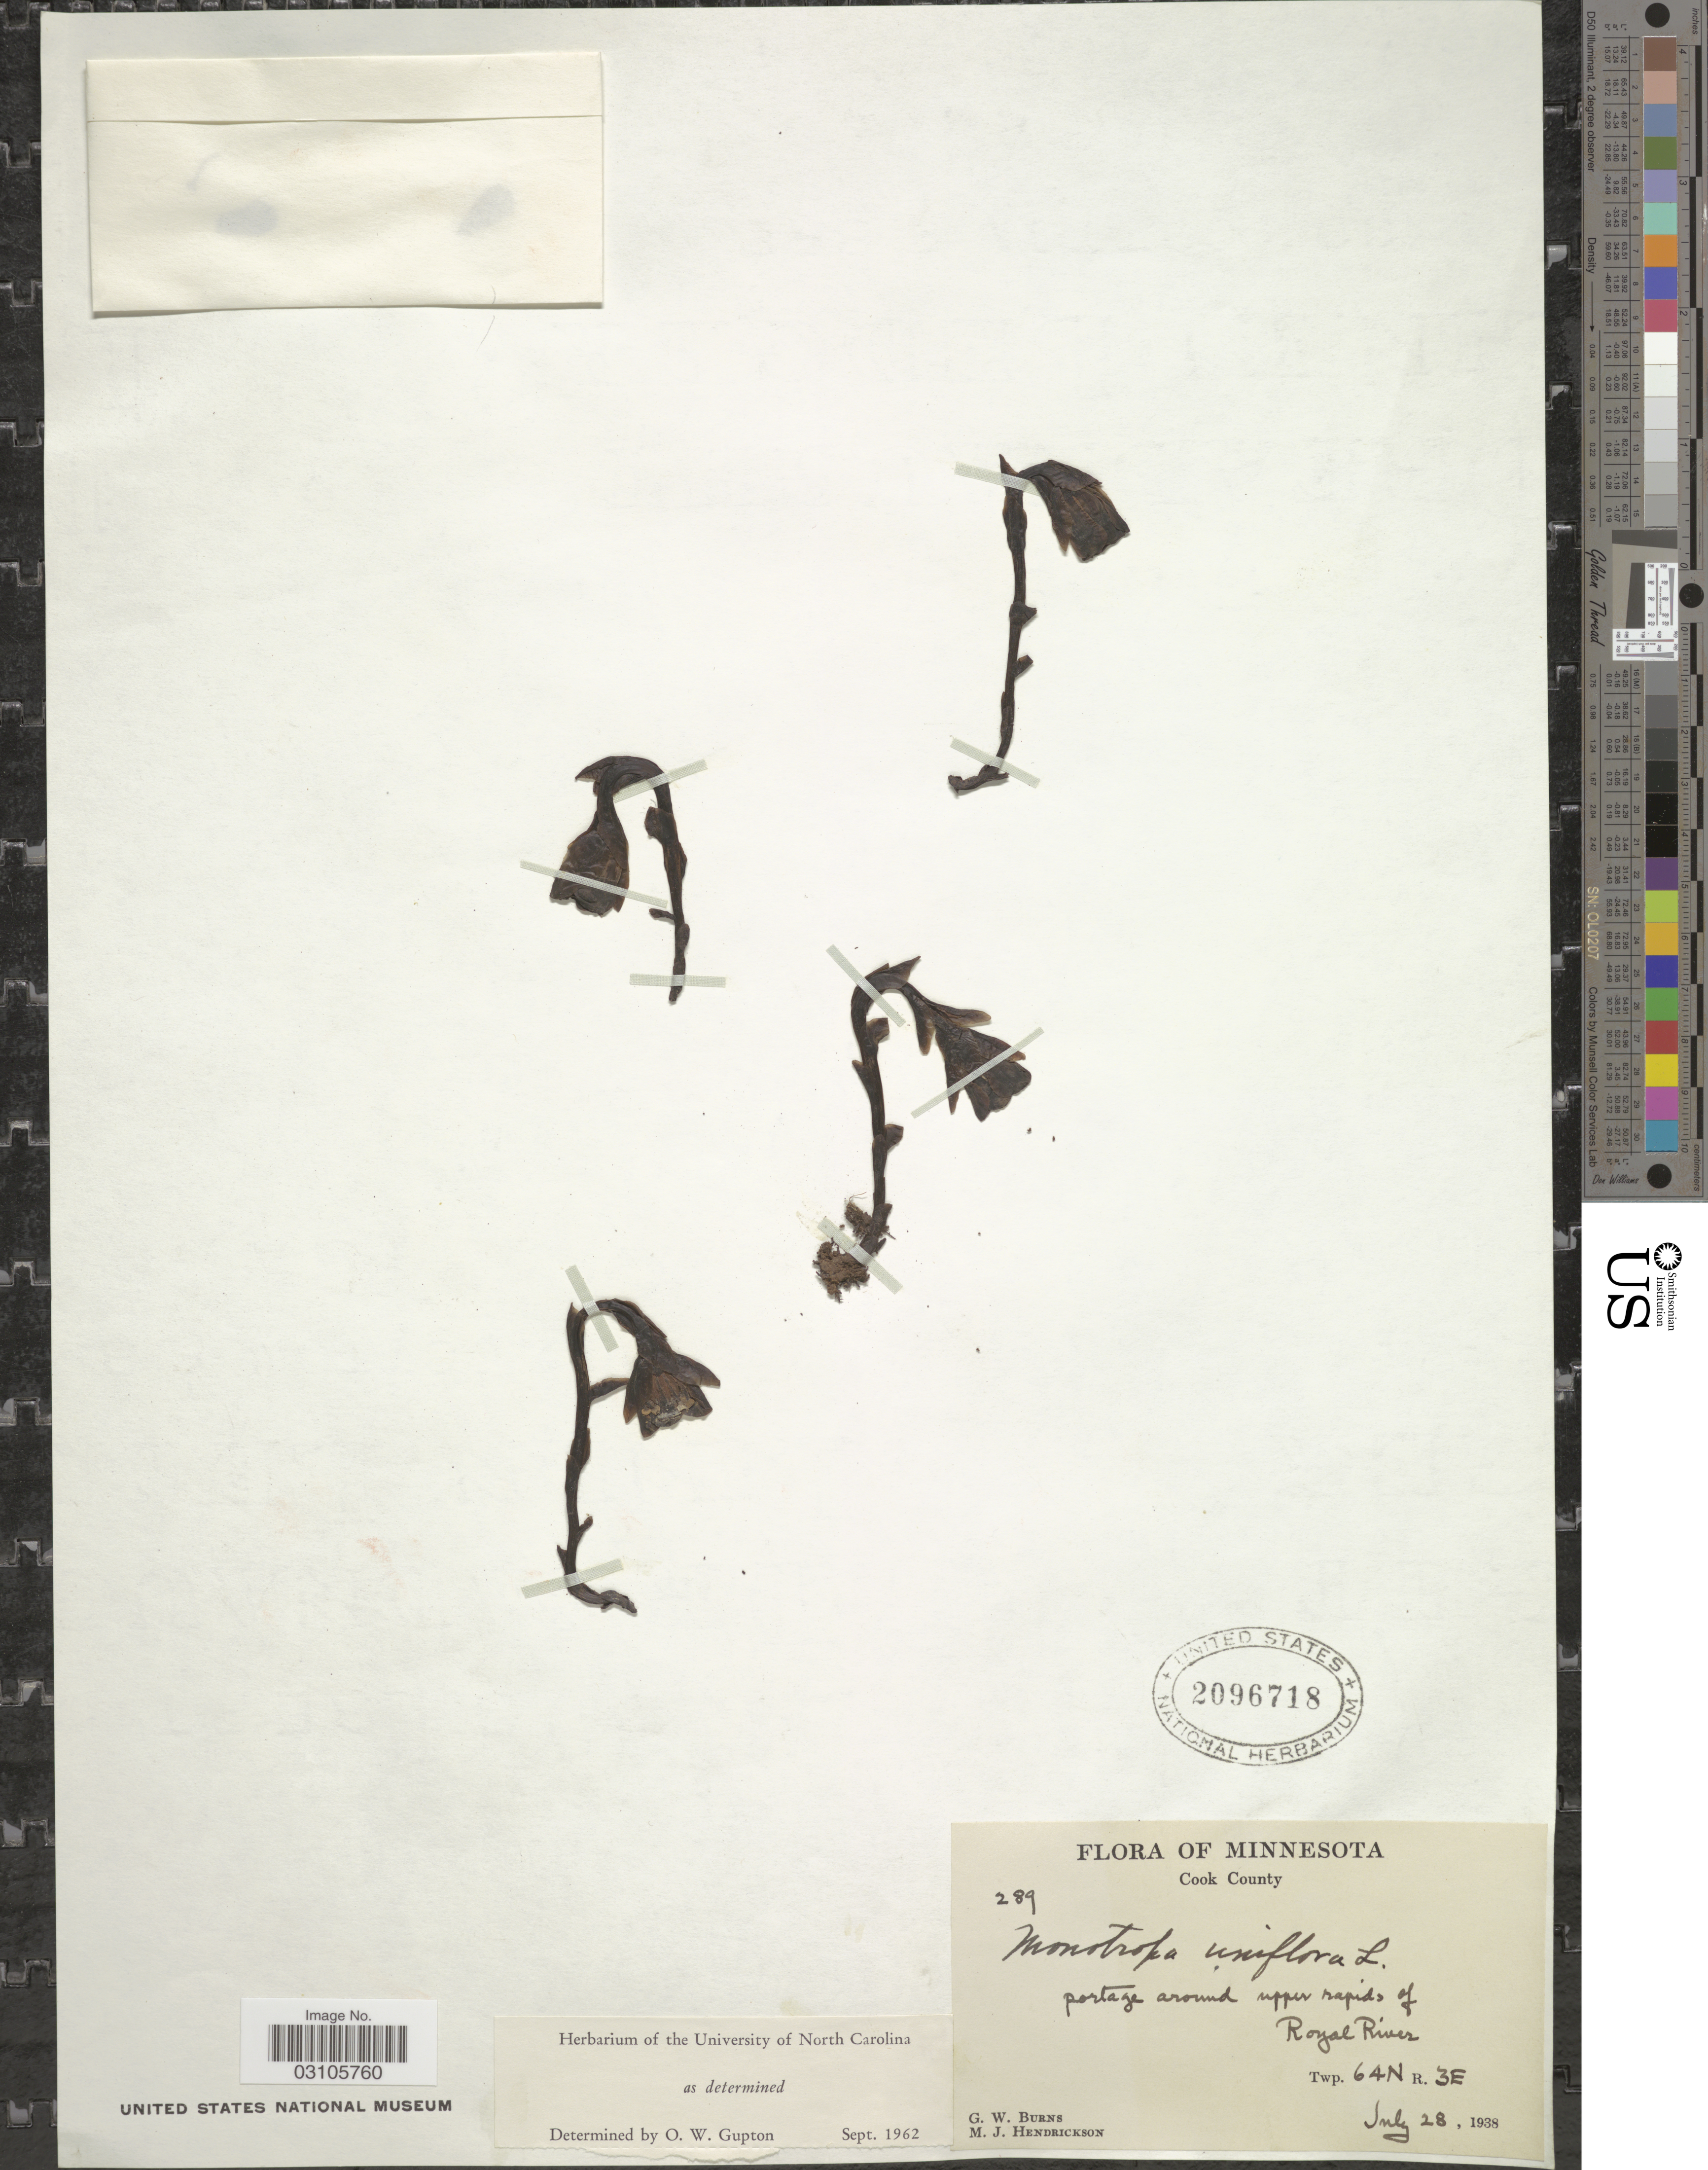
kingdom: Plantae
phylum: Tracheophyta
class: Magnoliopsida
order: Ericales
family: Ericaceae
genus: Monotropa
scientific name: Monotropa uniflora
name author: L.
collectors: G. Burns & M. Hendrickson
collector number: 289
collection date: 1938-07-28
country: United States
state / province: Minnesota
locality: Cook County. Portage around upper rapid, of Royal River. Twp. 64N R.3E.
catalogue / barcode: US 2096718